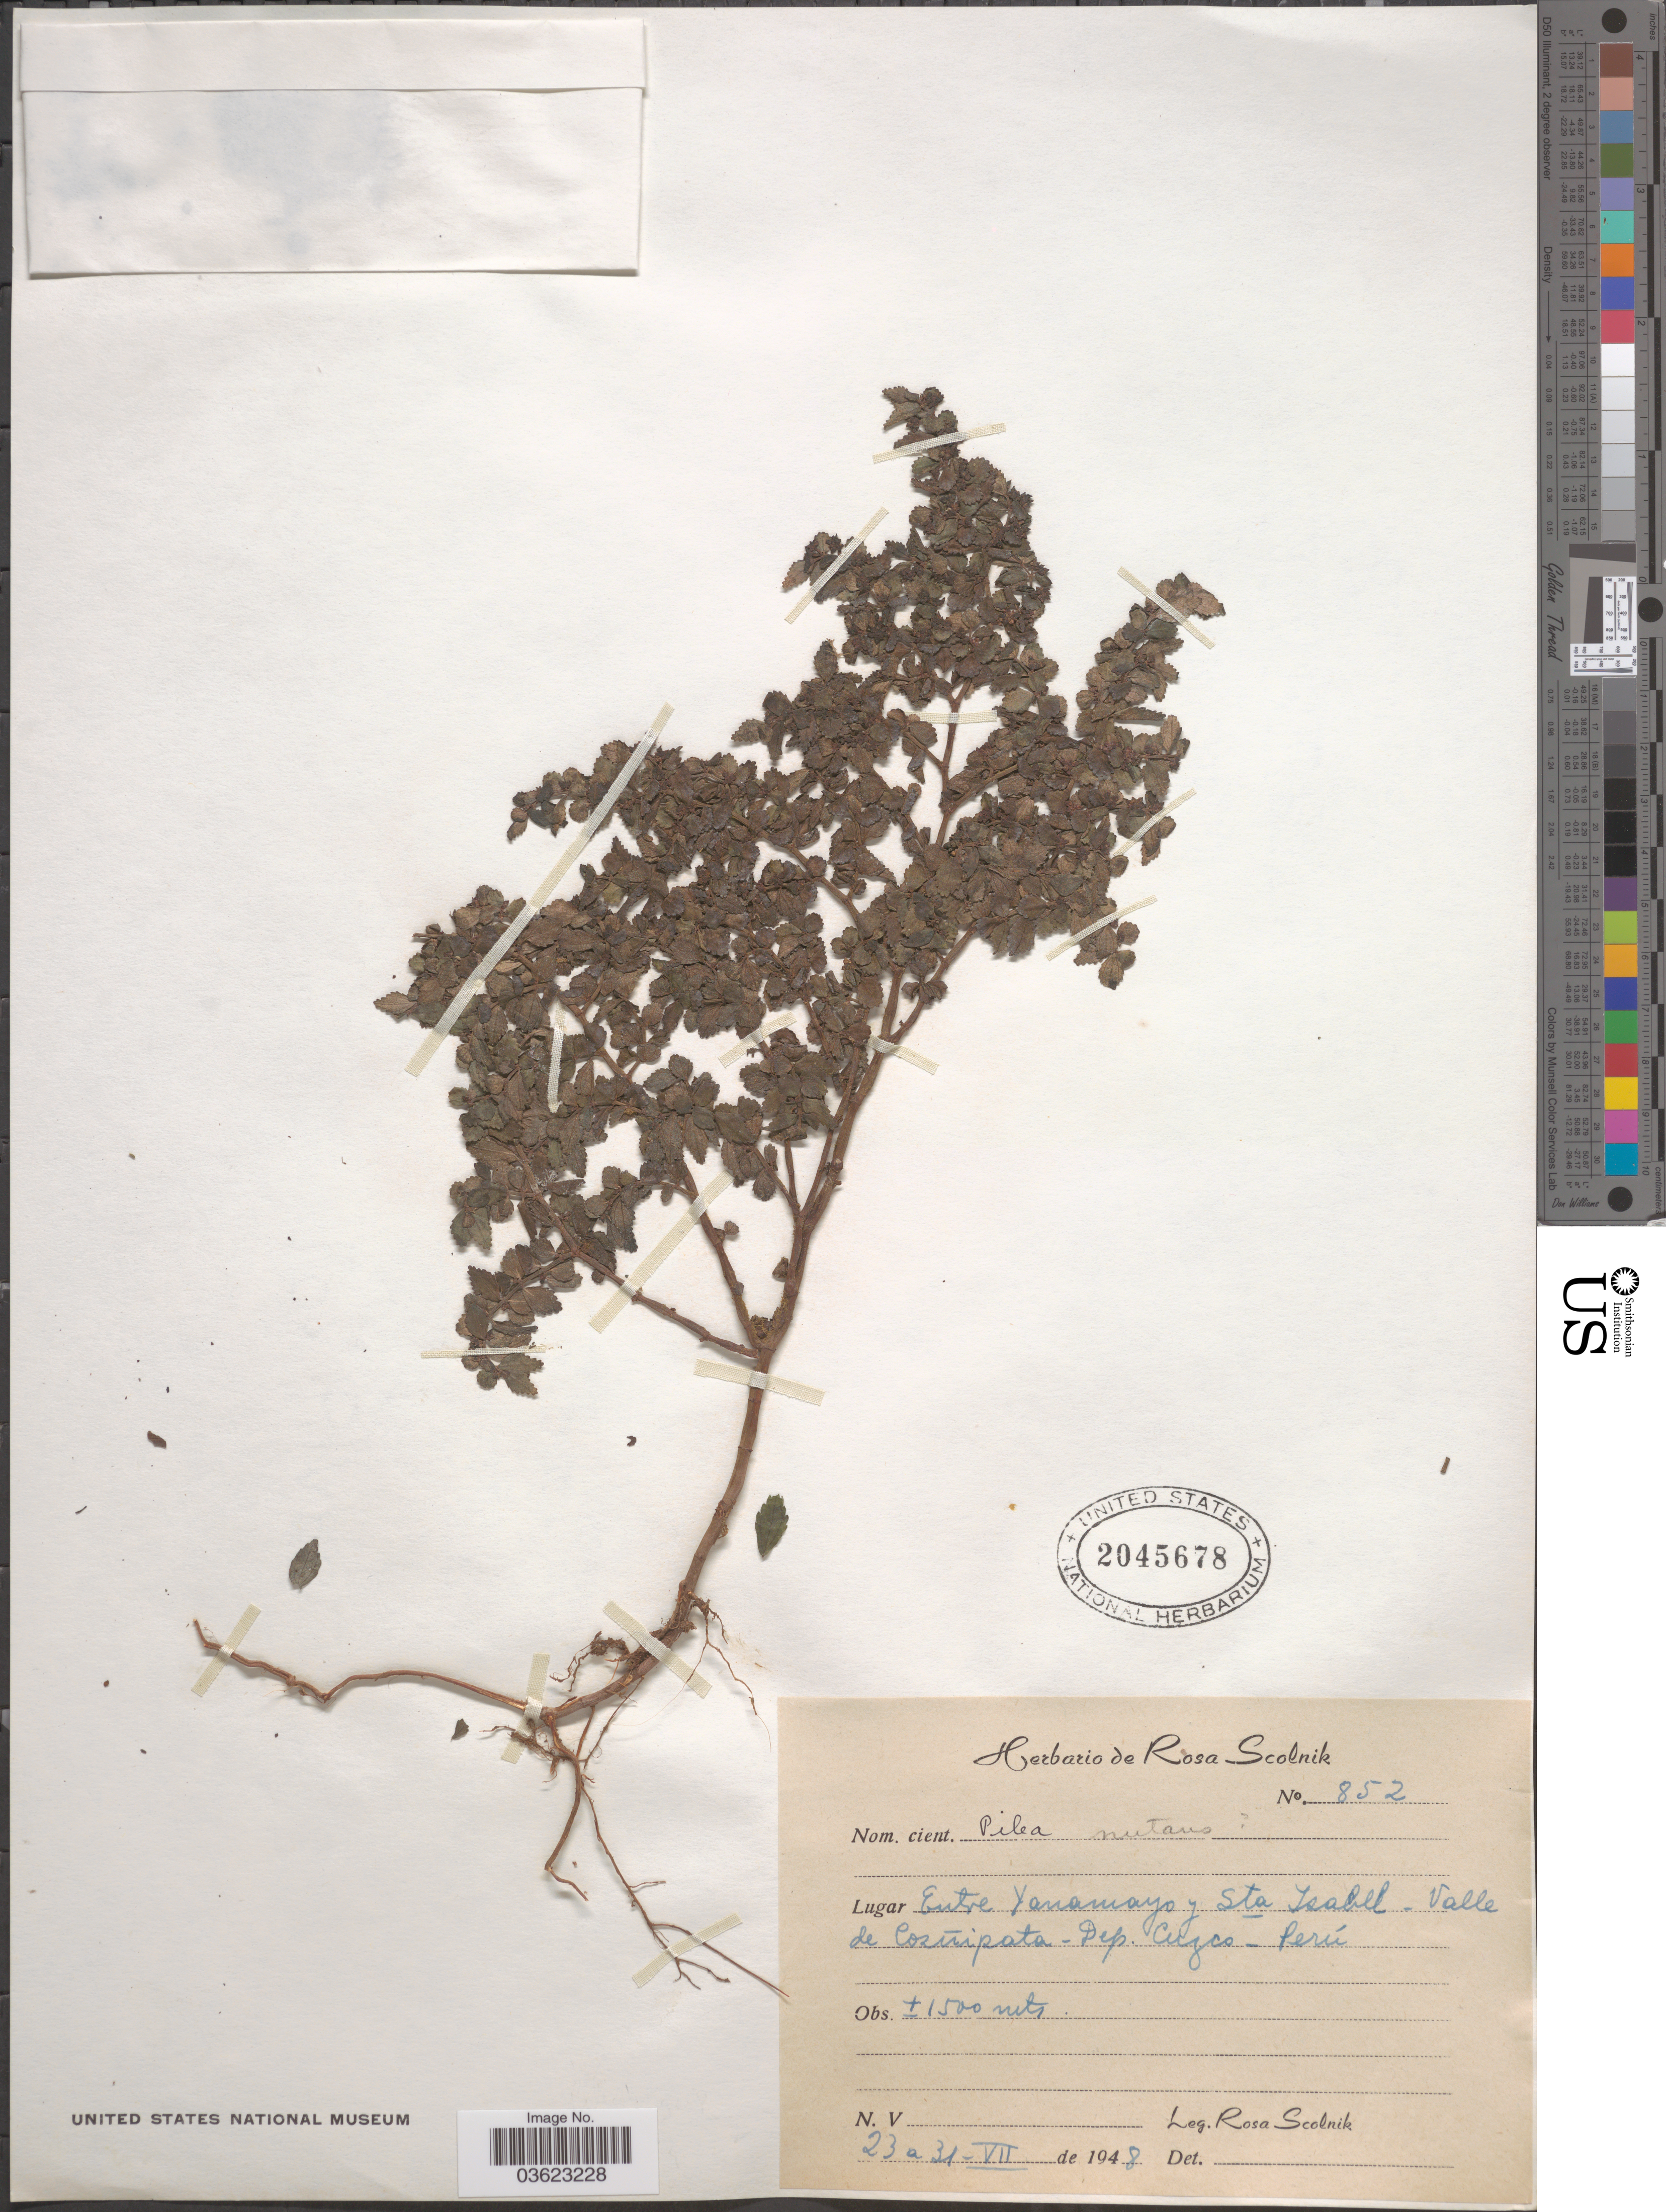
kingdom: Plantae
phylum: Tracheophyta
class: Magnoliopsida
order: Rosales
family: Urticaceae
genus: Pilea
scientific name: Pilea nutans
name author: Wedd.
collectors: R. Scolnik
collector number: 852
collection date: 1948-07-23/1948-07-31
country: Peru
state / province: Cusco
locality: Entre Yanamayo y Sta Isabel - Valle de Cosñipata - Dep. Cuzco.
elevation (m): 1500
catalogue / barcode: US 2045678